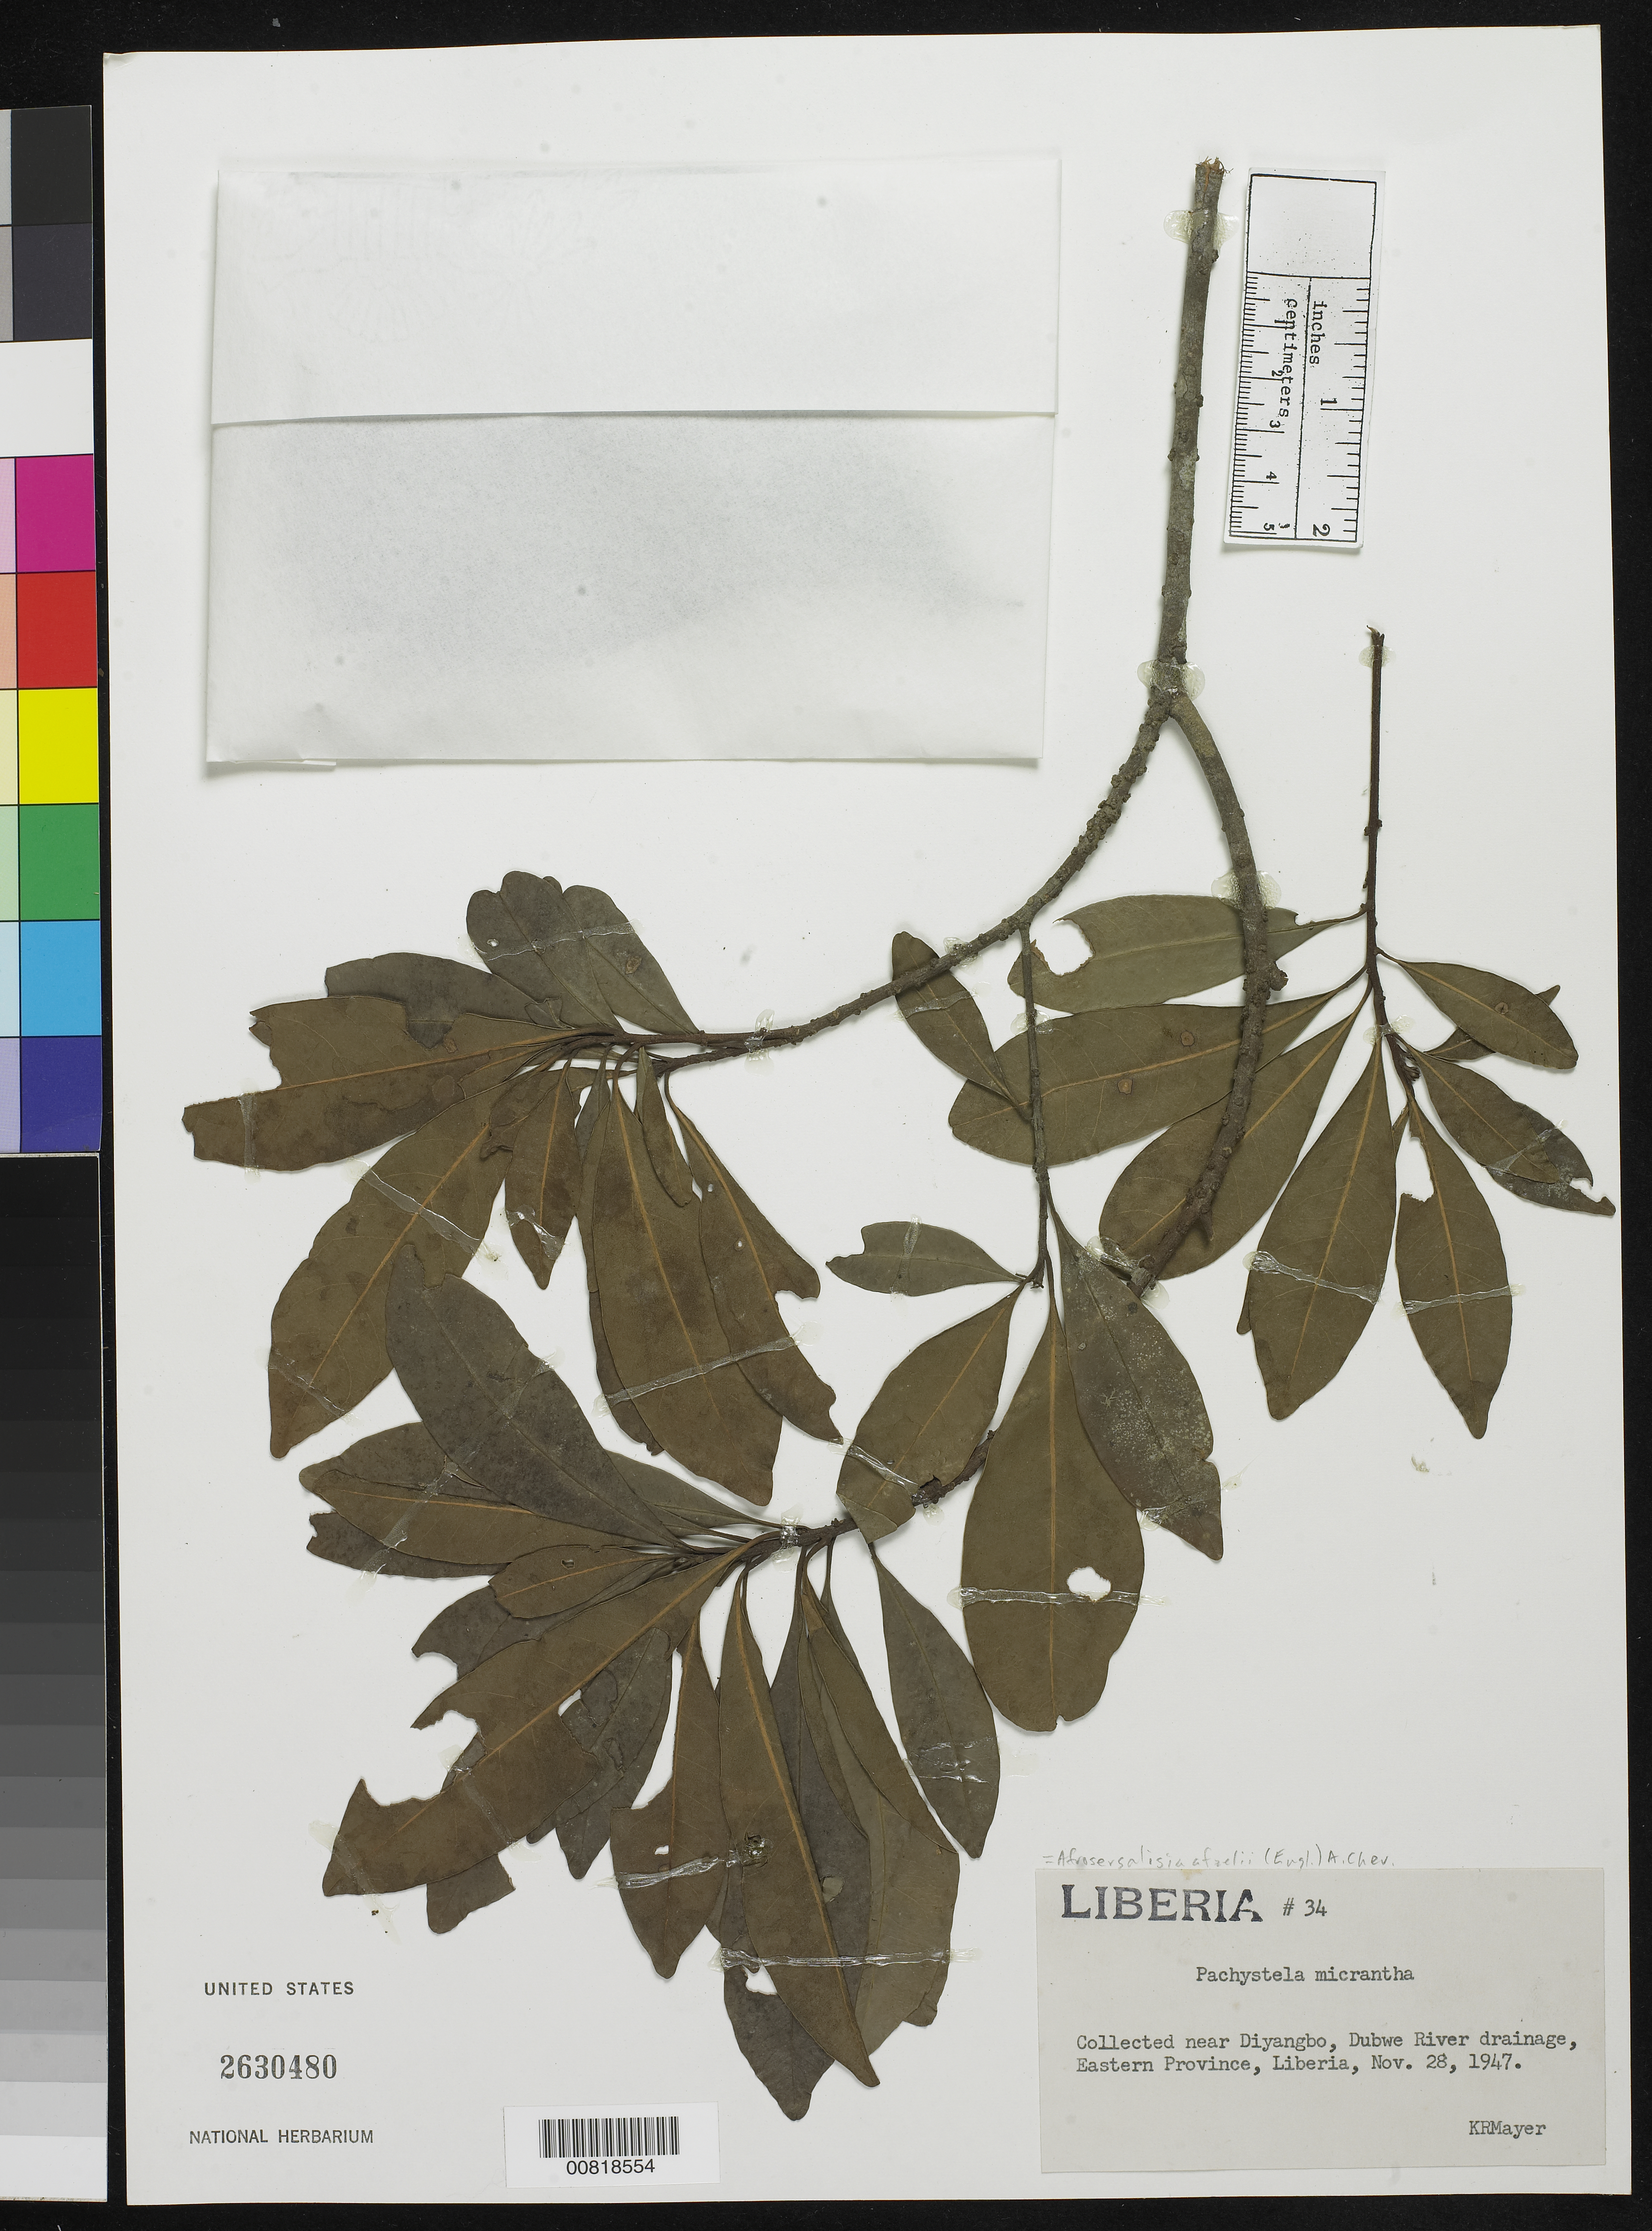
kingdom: Plantae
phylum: Tracheophyta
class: Magnoliopsida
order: Ericales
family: Sapotaceae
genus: Synsepalum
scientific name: Synsepalum afzelii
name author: (Engl.) T.D. Penn.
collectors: K. R. Mayer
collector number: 34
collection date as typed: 28 Nov 1947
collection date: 1947-11-28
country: Liberia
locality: Eastern Province: Dubwe River drainage, near Diyangbo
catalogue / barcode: US 2630480